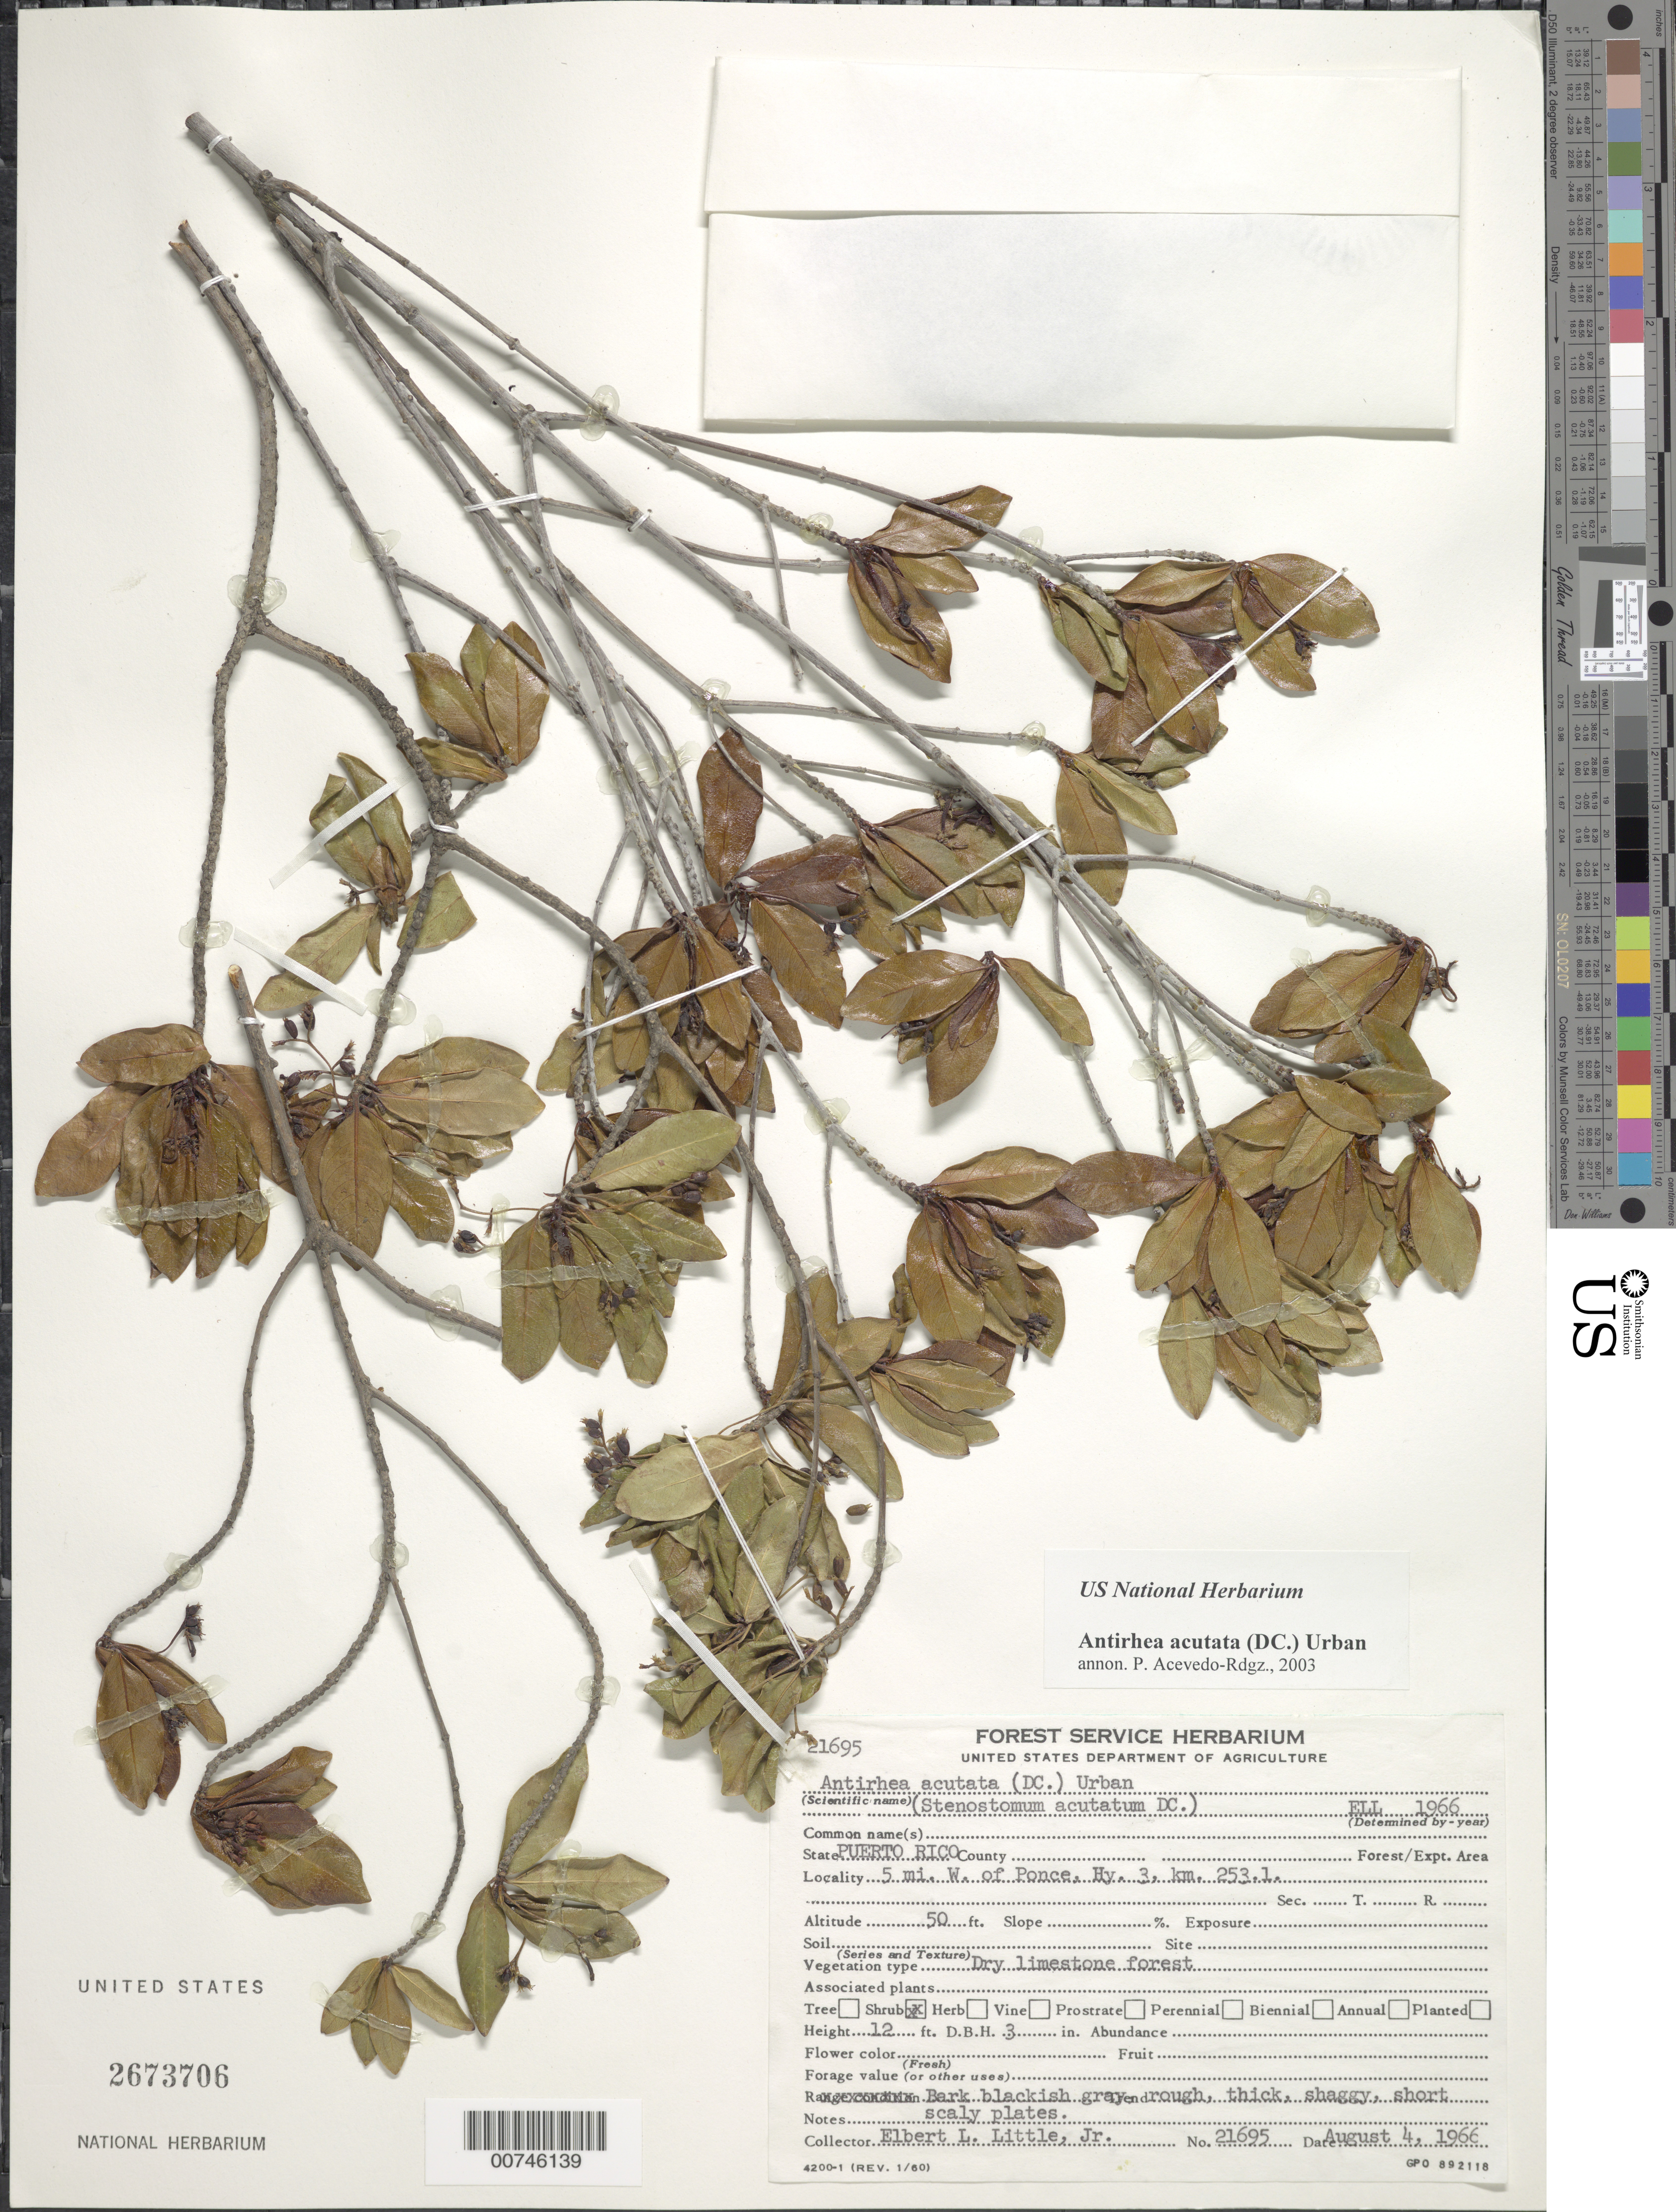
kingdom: Plantae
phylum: Tracheophyta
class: Magnoliopsida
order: Gentianales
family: Rubiaceae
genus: Stenostomum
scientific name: Stenostomum acutatum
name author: DC.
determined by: Acevedo-Rodríguez, P., (BOT), Smithsonian Institution - National Museum of Natural History (UNITED STATES)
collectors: E. L. Little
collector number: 21695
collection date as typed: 04 Aug 1966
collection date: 1966-08-04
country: Puerto Rico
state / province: Ponce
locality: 5 miles W of Ponce, Hy 3 km 253.1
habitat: Dry limestone forest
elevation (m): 15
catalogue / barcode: US 2673706